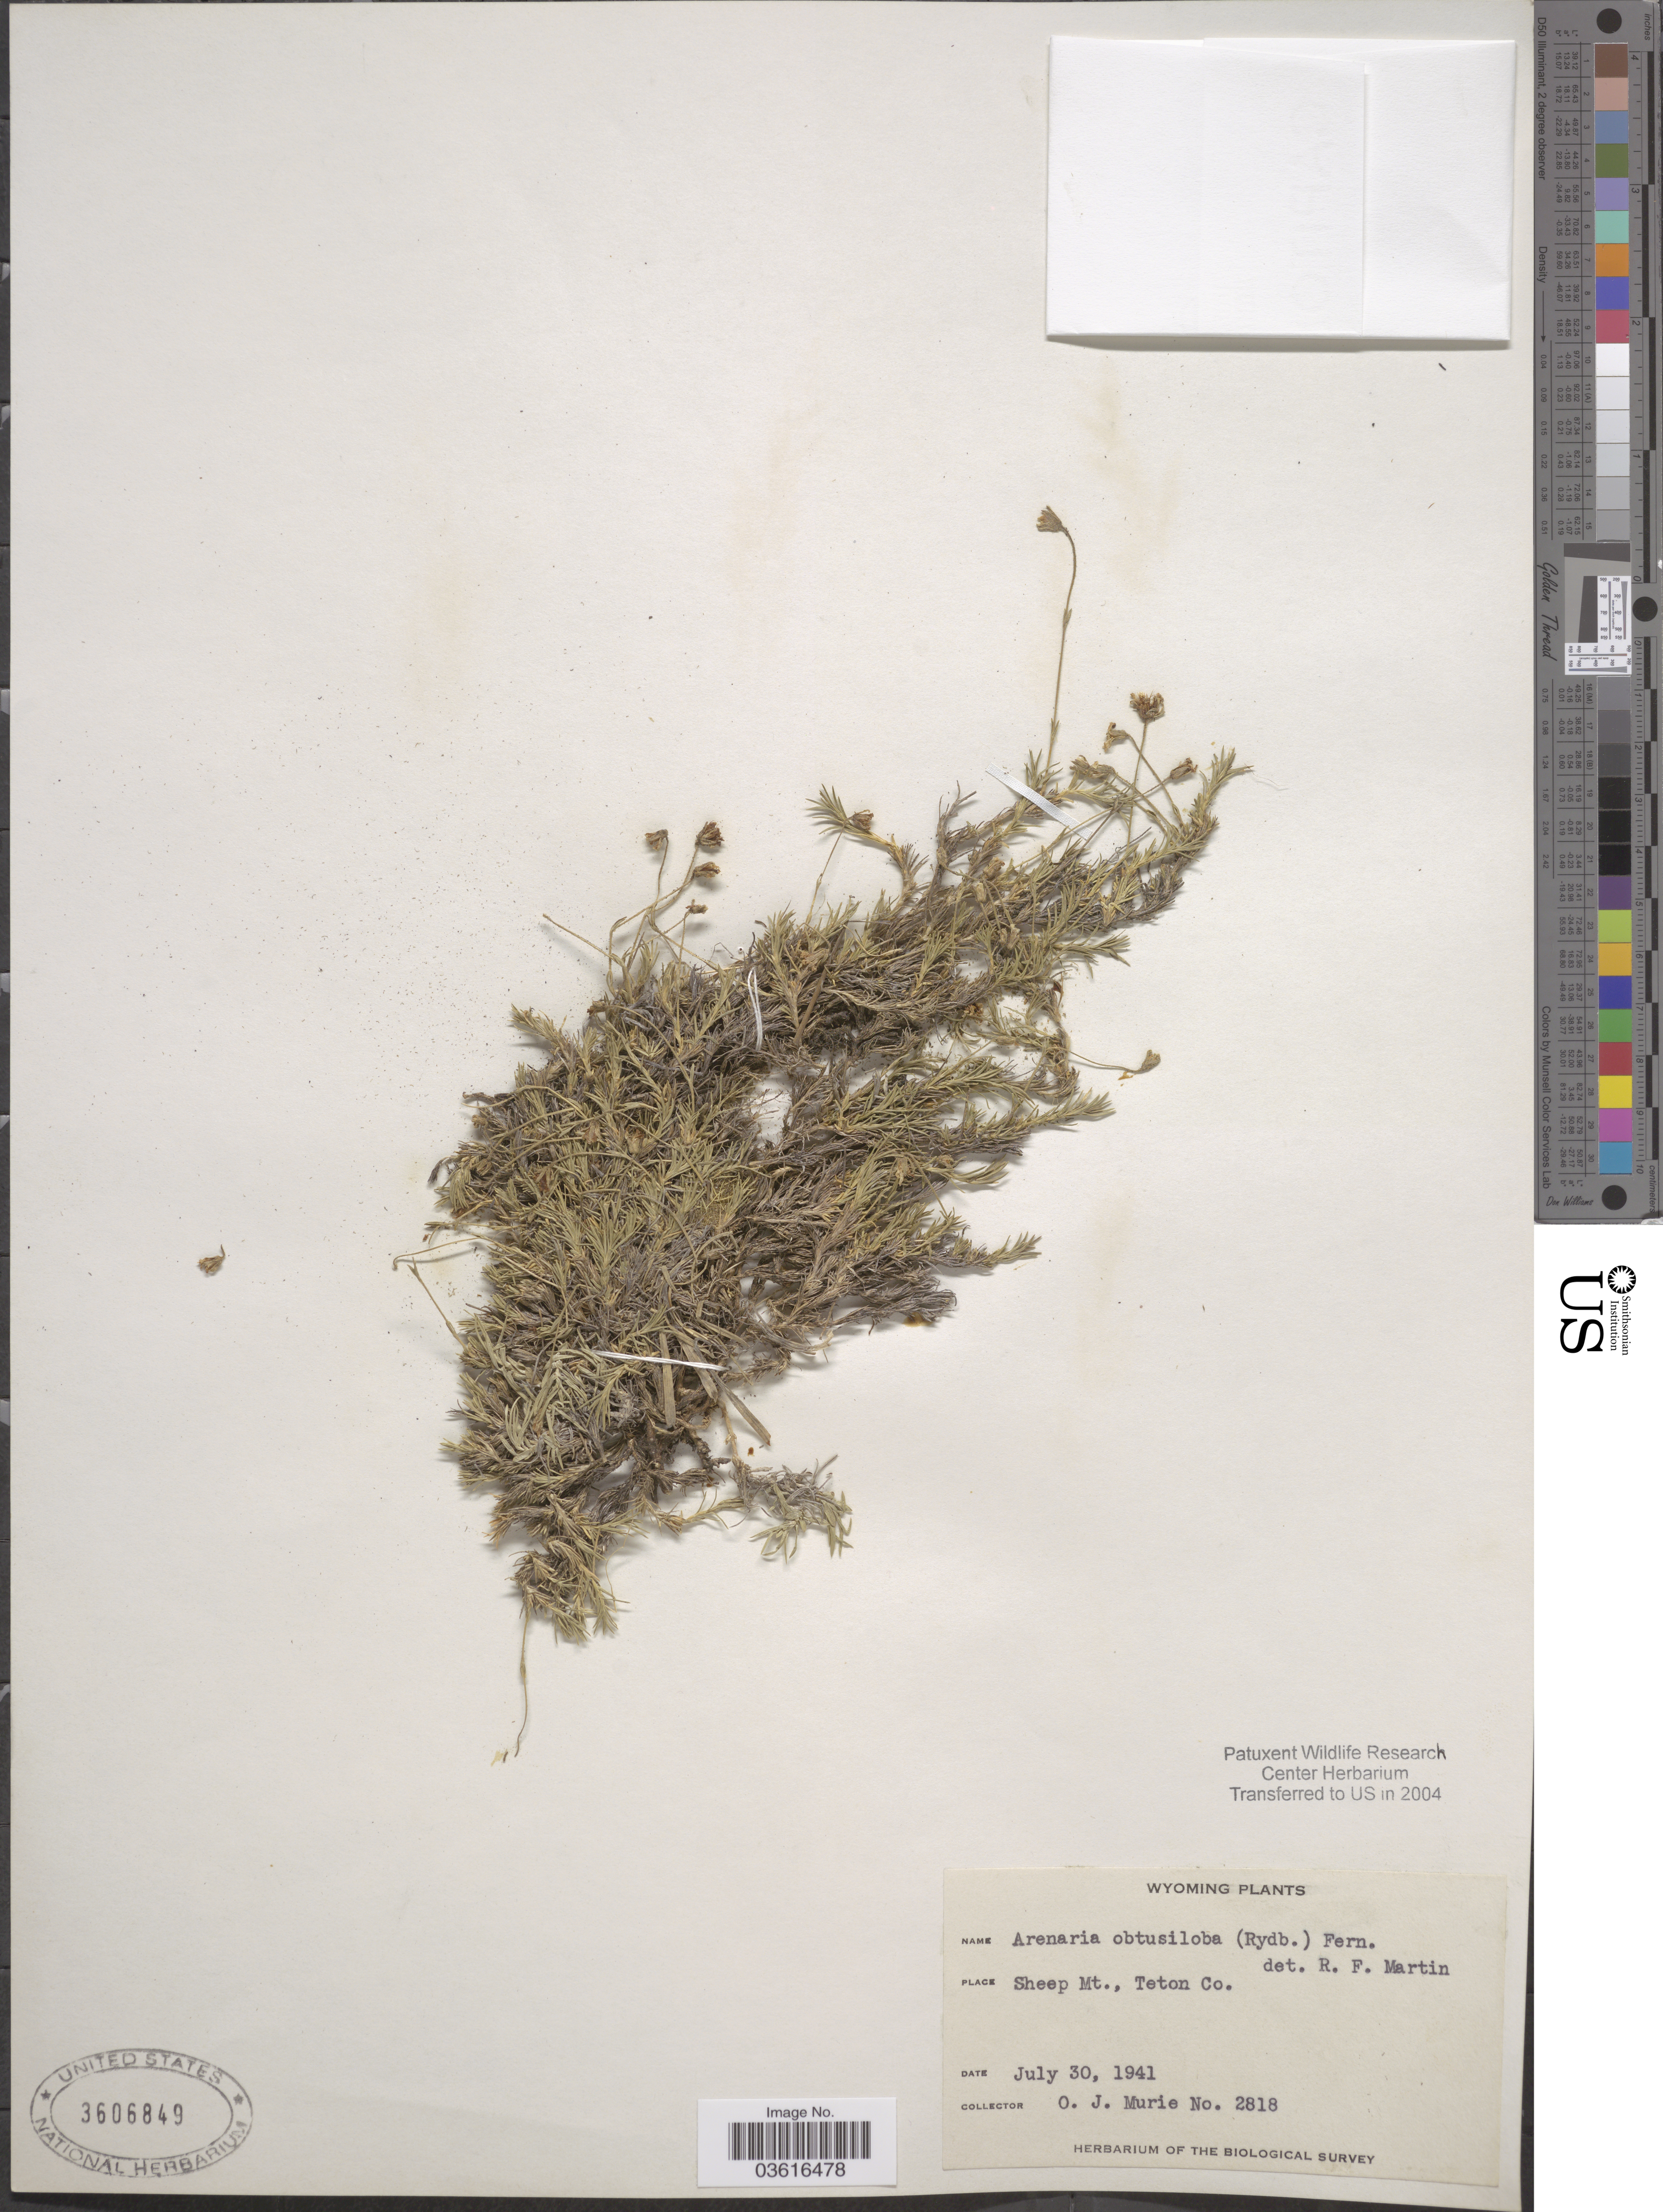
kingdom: Plantae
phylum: Tracheophyta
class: Magnoliopsida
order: Caryophyllales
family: Caryophyllaceae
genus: Cherleria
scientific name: Cherleria obtusiloba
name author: (Rydb.) A.J. Moore & Dillenb.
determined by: Strong, M. T., (US), Smithsonian Institution - National Museum of Natural History (UNITED STATES)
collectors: O. Murie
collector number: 2818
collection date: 1941-07-30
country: United States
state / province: Wyoming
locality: Sheep Mt., Teton Co.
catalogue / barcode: US 3606849